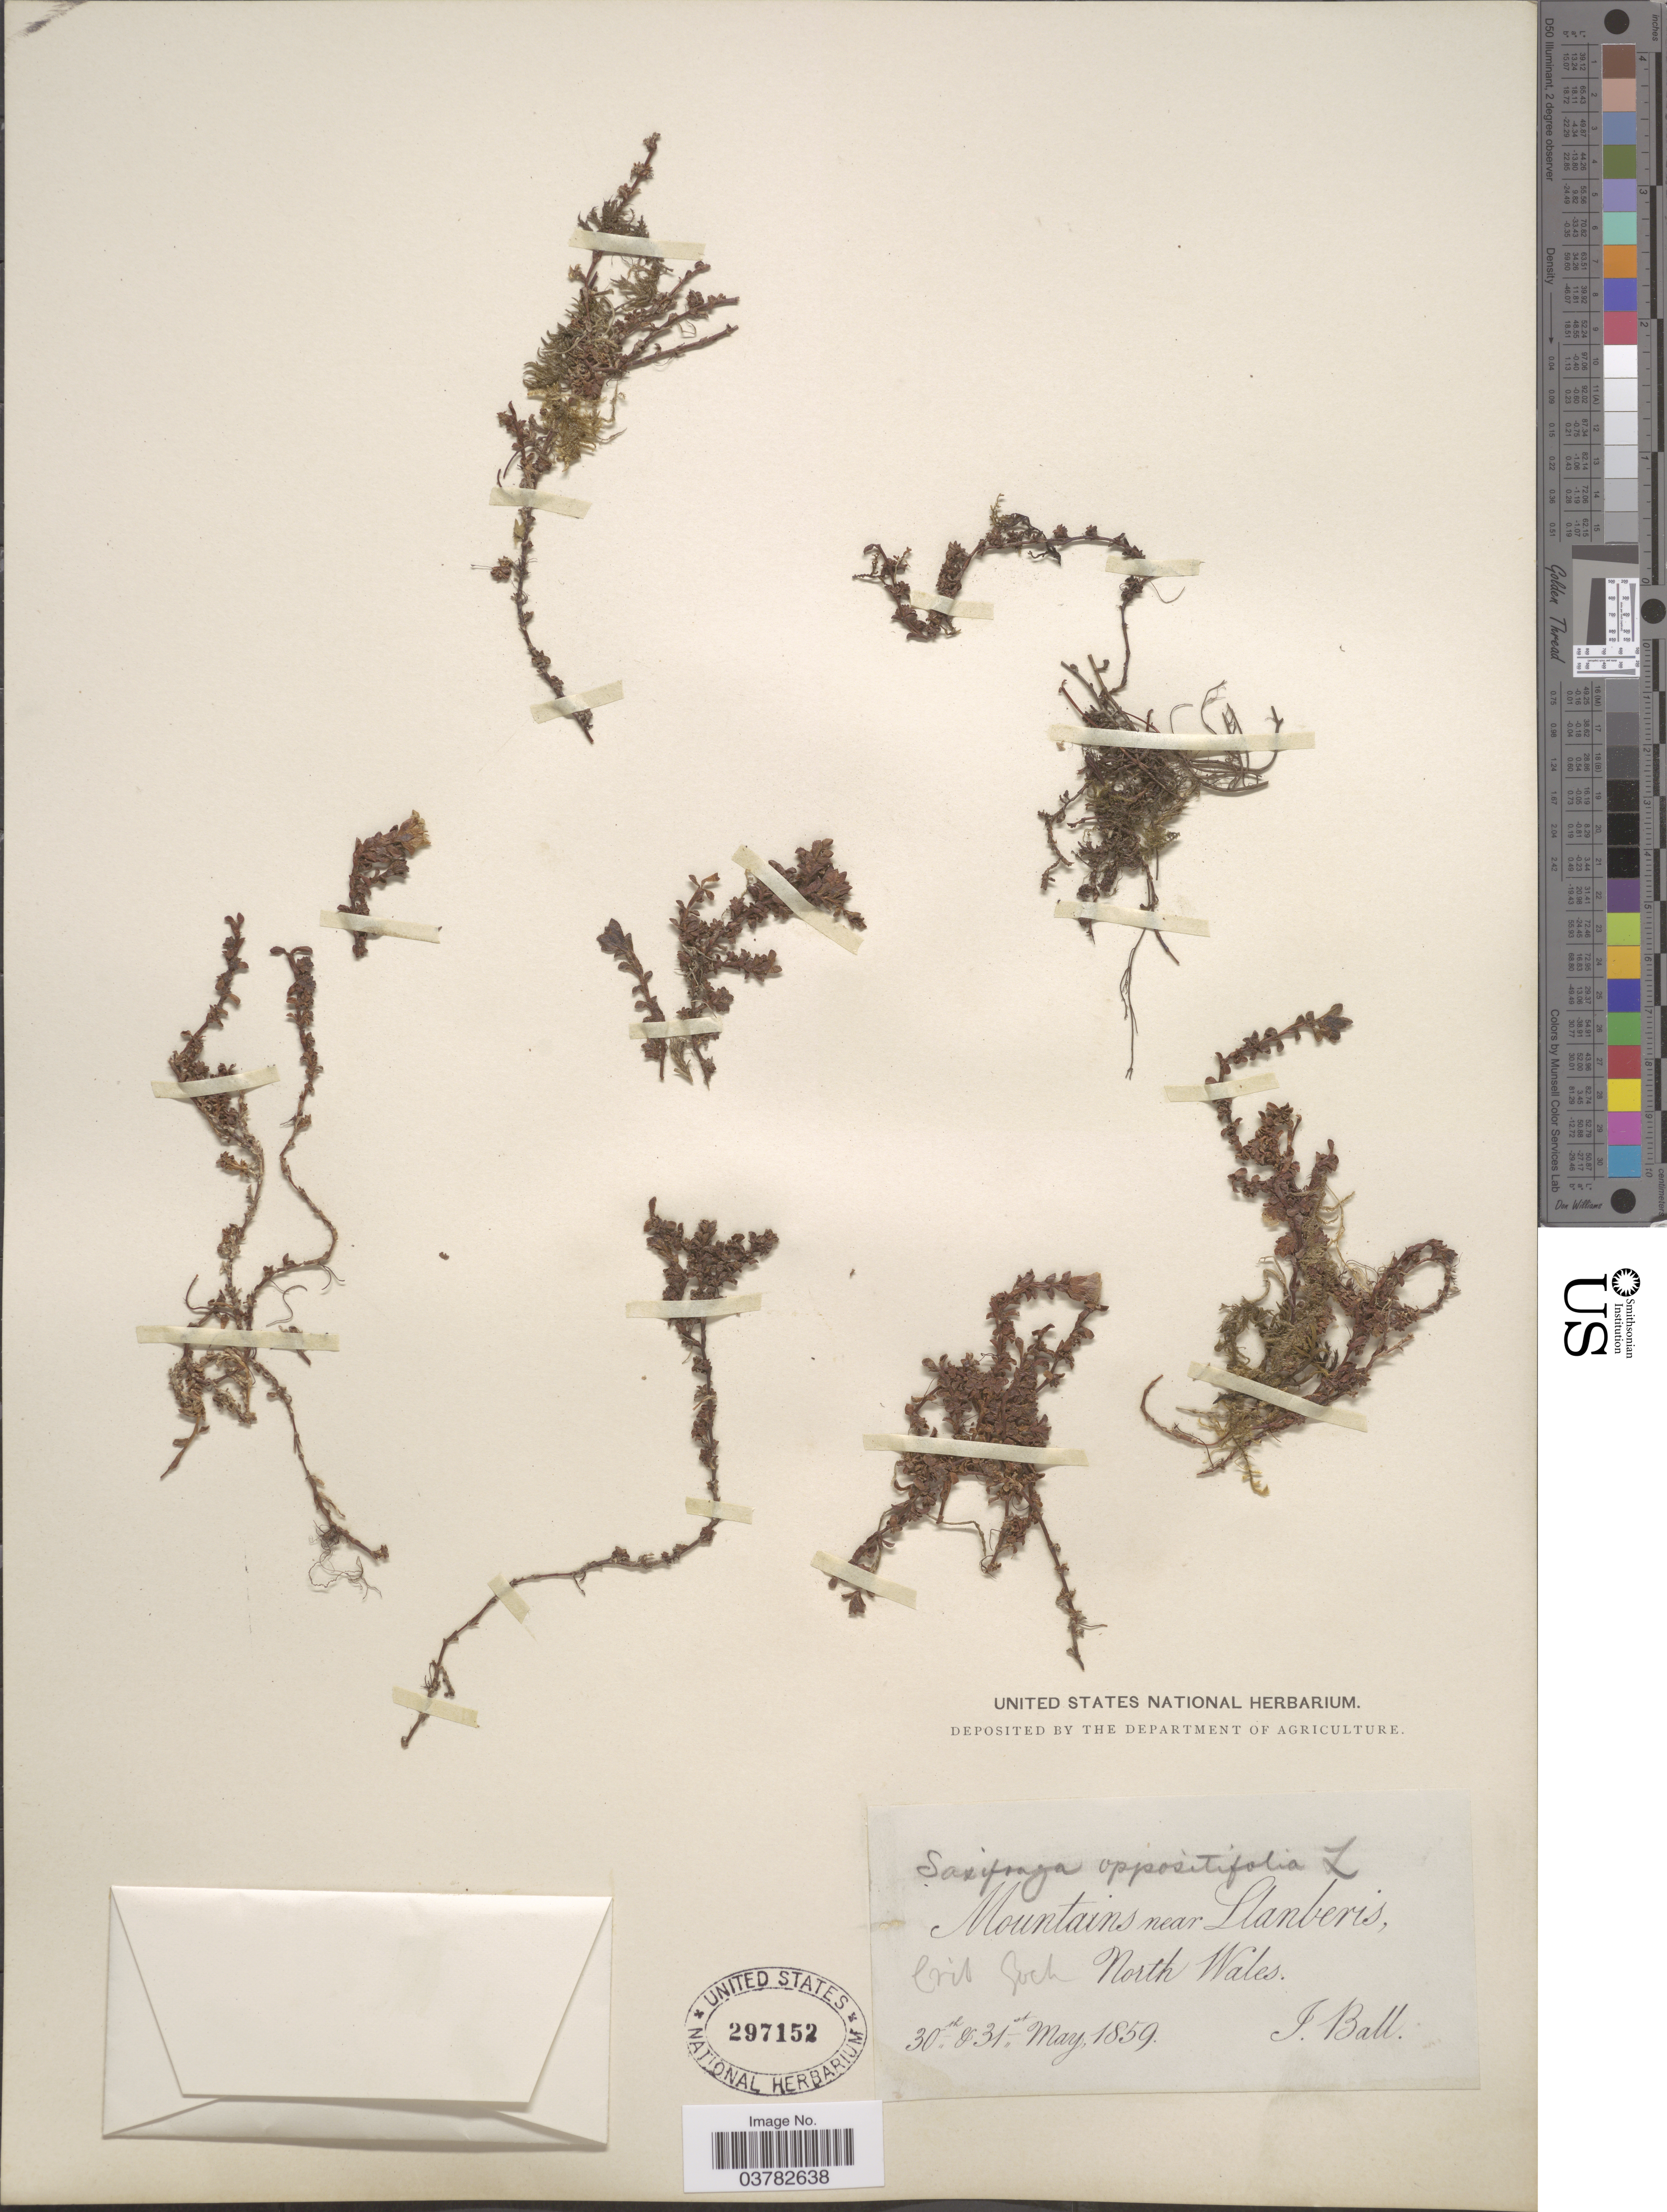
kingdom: Plantae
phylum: Tracheophyta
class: Magnoliopsida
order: Saxifragales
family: Saxifragaceae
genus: Saxifraga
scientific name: Saxifraga oppositifolia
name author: L.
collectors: J. Ball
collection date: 1859-05-30/1859-05-31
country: United Kingdom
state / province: Wales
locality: Mountains near Llanberis, North Wales.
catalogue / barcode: US 297152